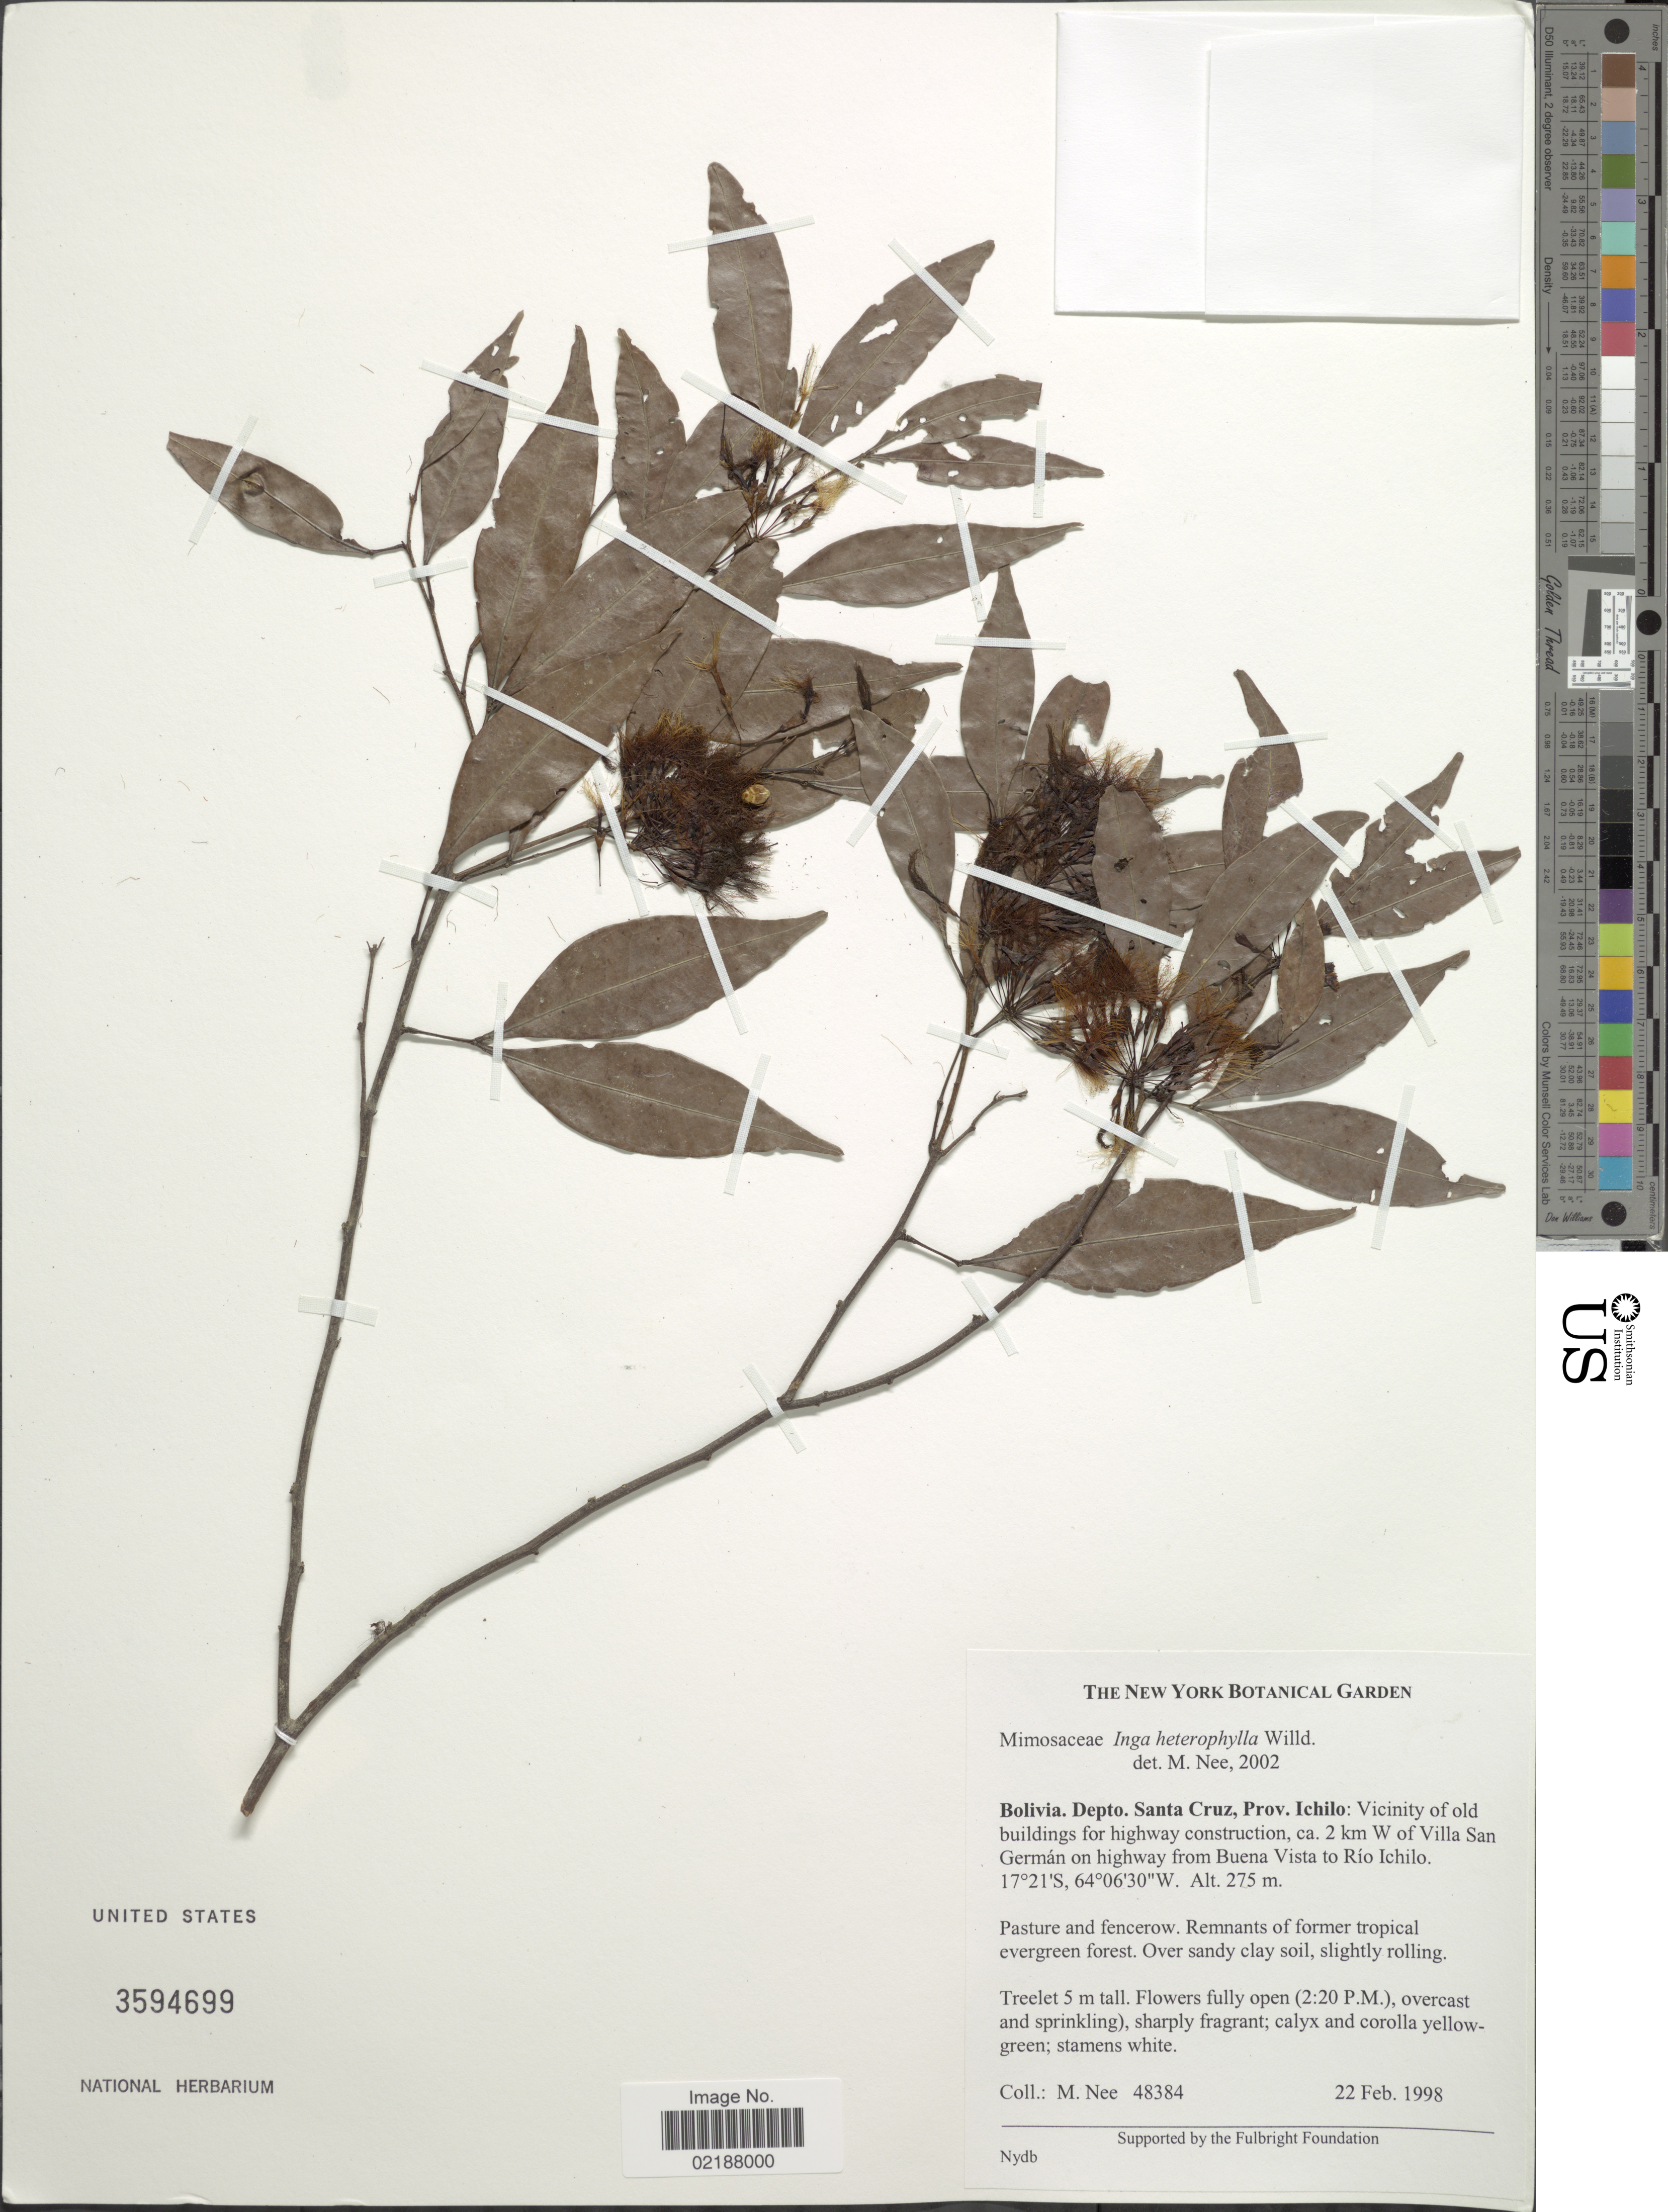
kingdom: Plantae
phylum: Tracheophyta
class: Magnoliopsida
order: Fabales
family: Fabaceae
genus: Inga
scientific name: Inga heterophylla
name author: Willd.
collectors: M. Nee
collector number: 48384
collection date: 1998-02-22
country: Bolivia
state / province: Santa Cruz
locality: Depto. Santa Cruz, Prov. Ichilo: Vicinity of old buildings for highway construction, ca. 2 km W of Villa San German on highway from Buena Vista to Rio Ichilo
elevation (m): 275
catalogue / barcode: US 3594699